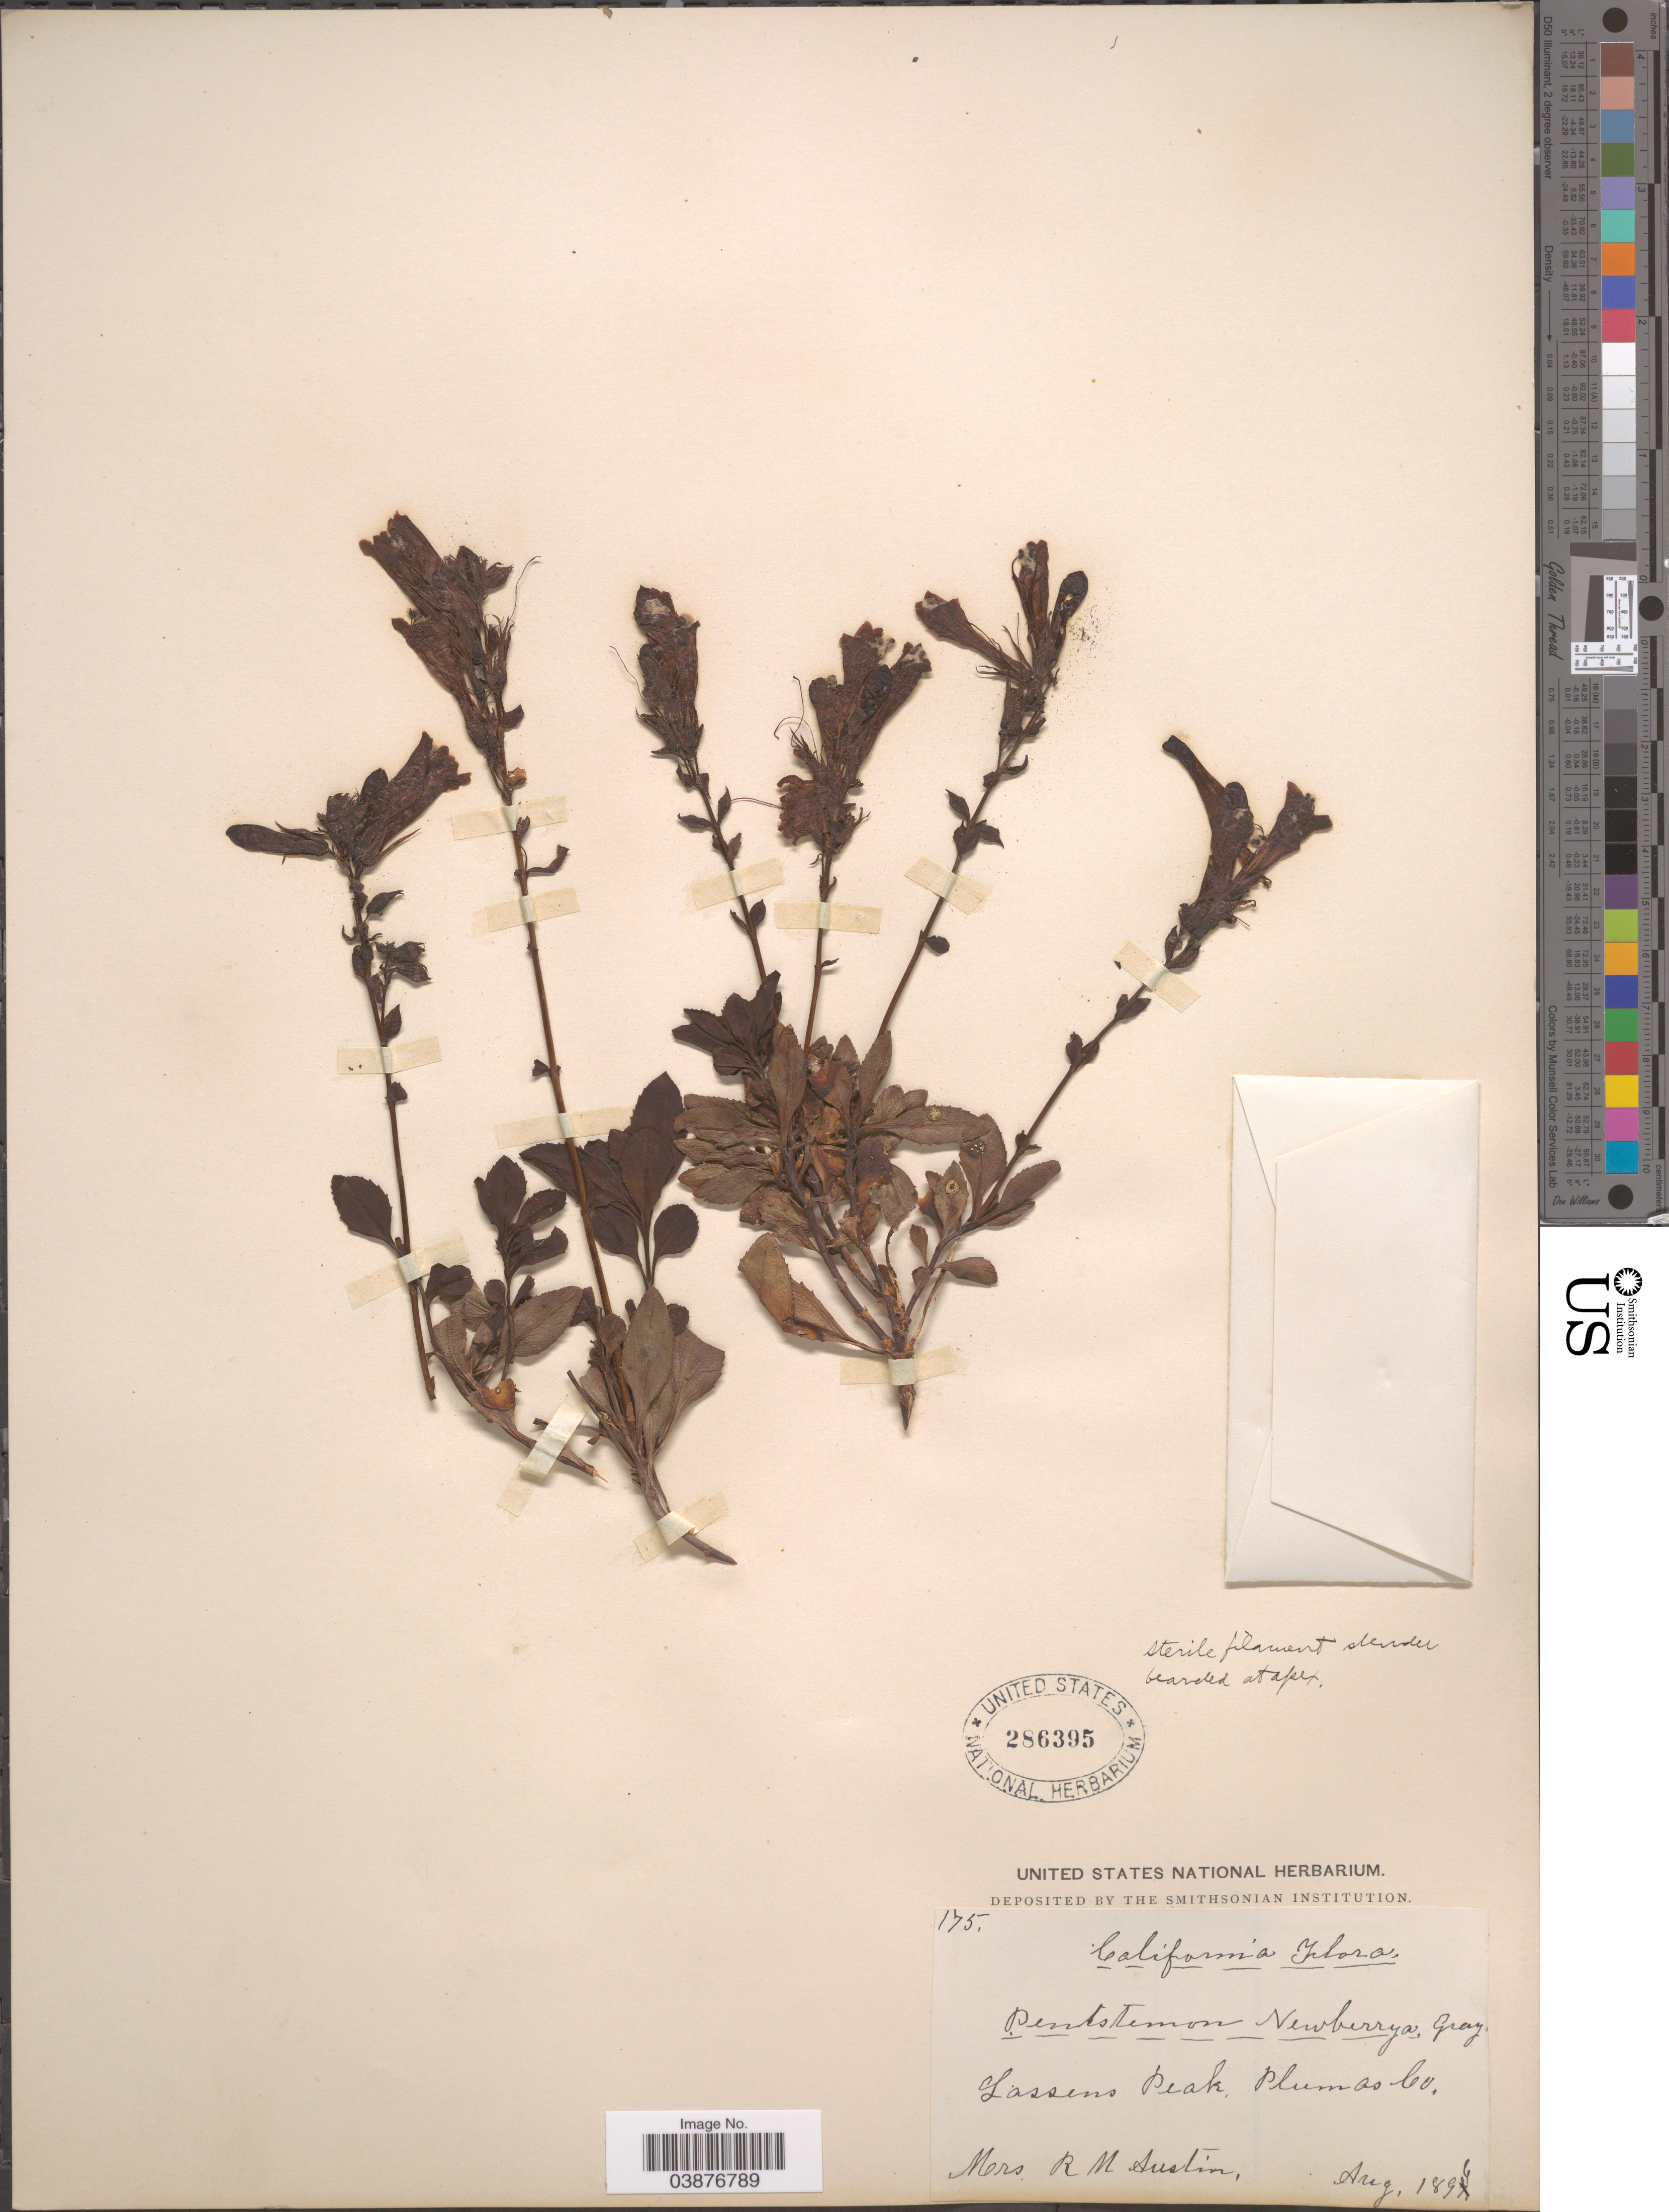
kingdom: Plantae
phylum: Tracheophyta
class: Magnoliopsida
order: Lamiales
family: Plantaginaceae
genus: Penstemon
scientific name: Penstemon newberryi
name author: A. Gray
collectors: R. Austin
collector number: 175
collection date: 1894-08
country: United States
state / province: California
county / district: Plumas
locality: Lassens Peak. Plumas Co.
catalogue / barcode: US 286395